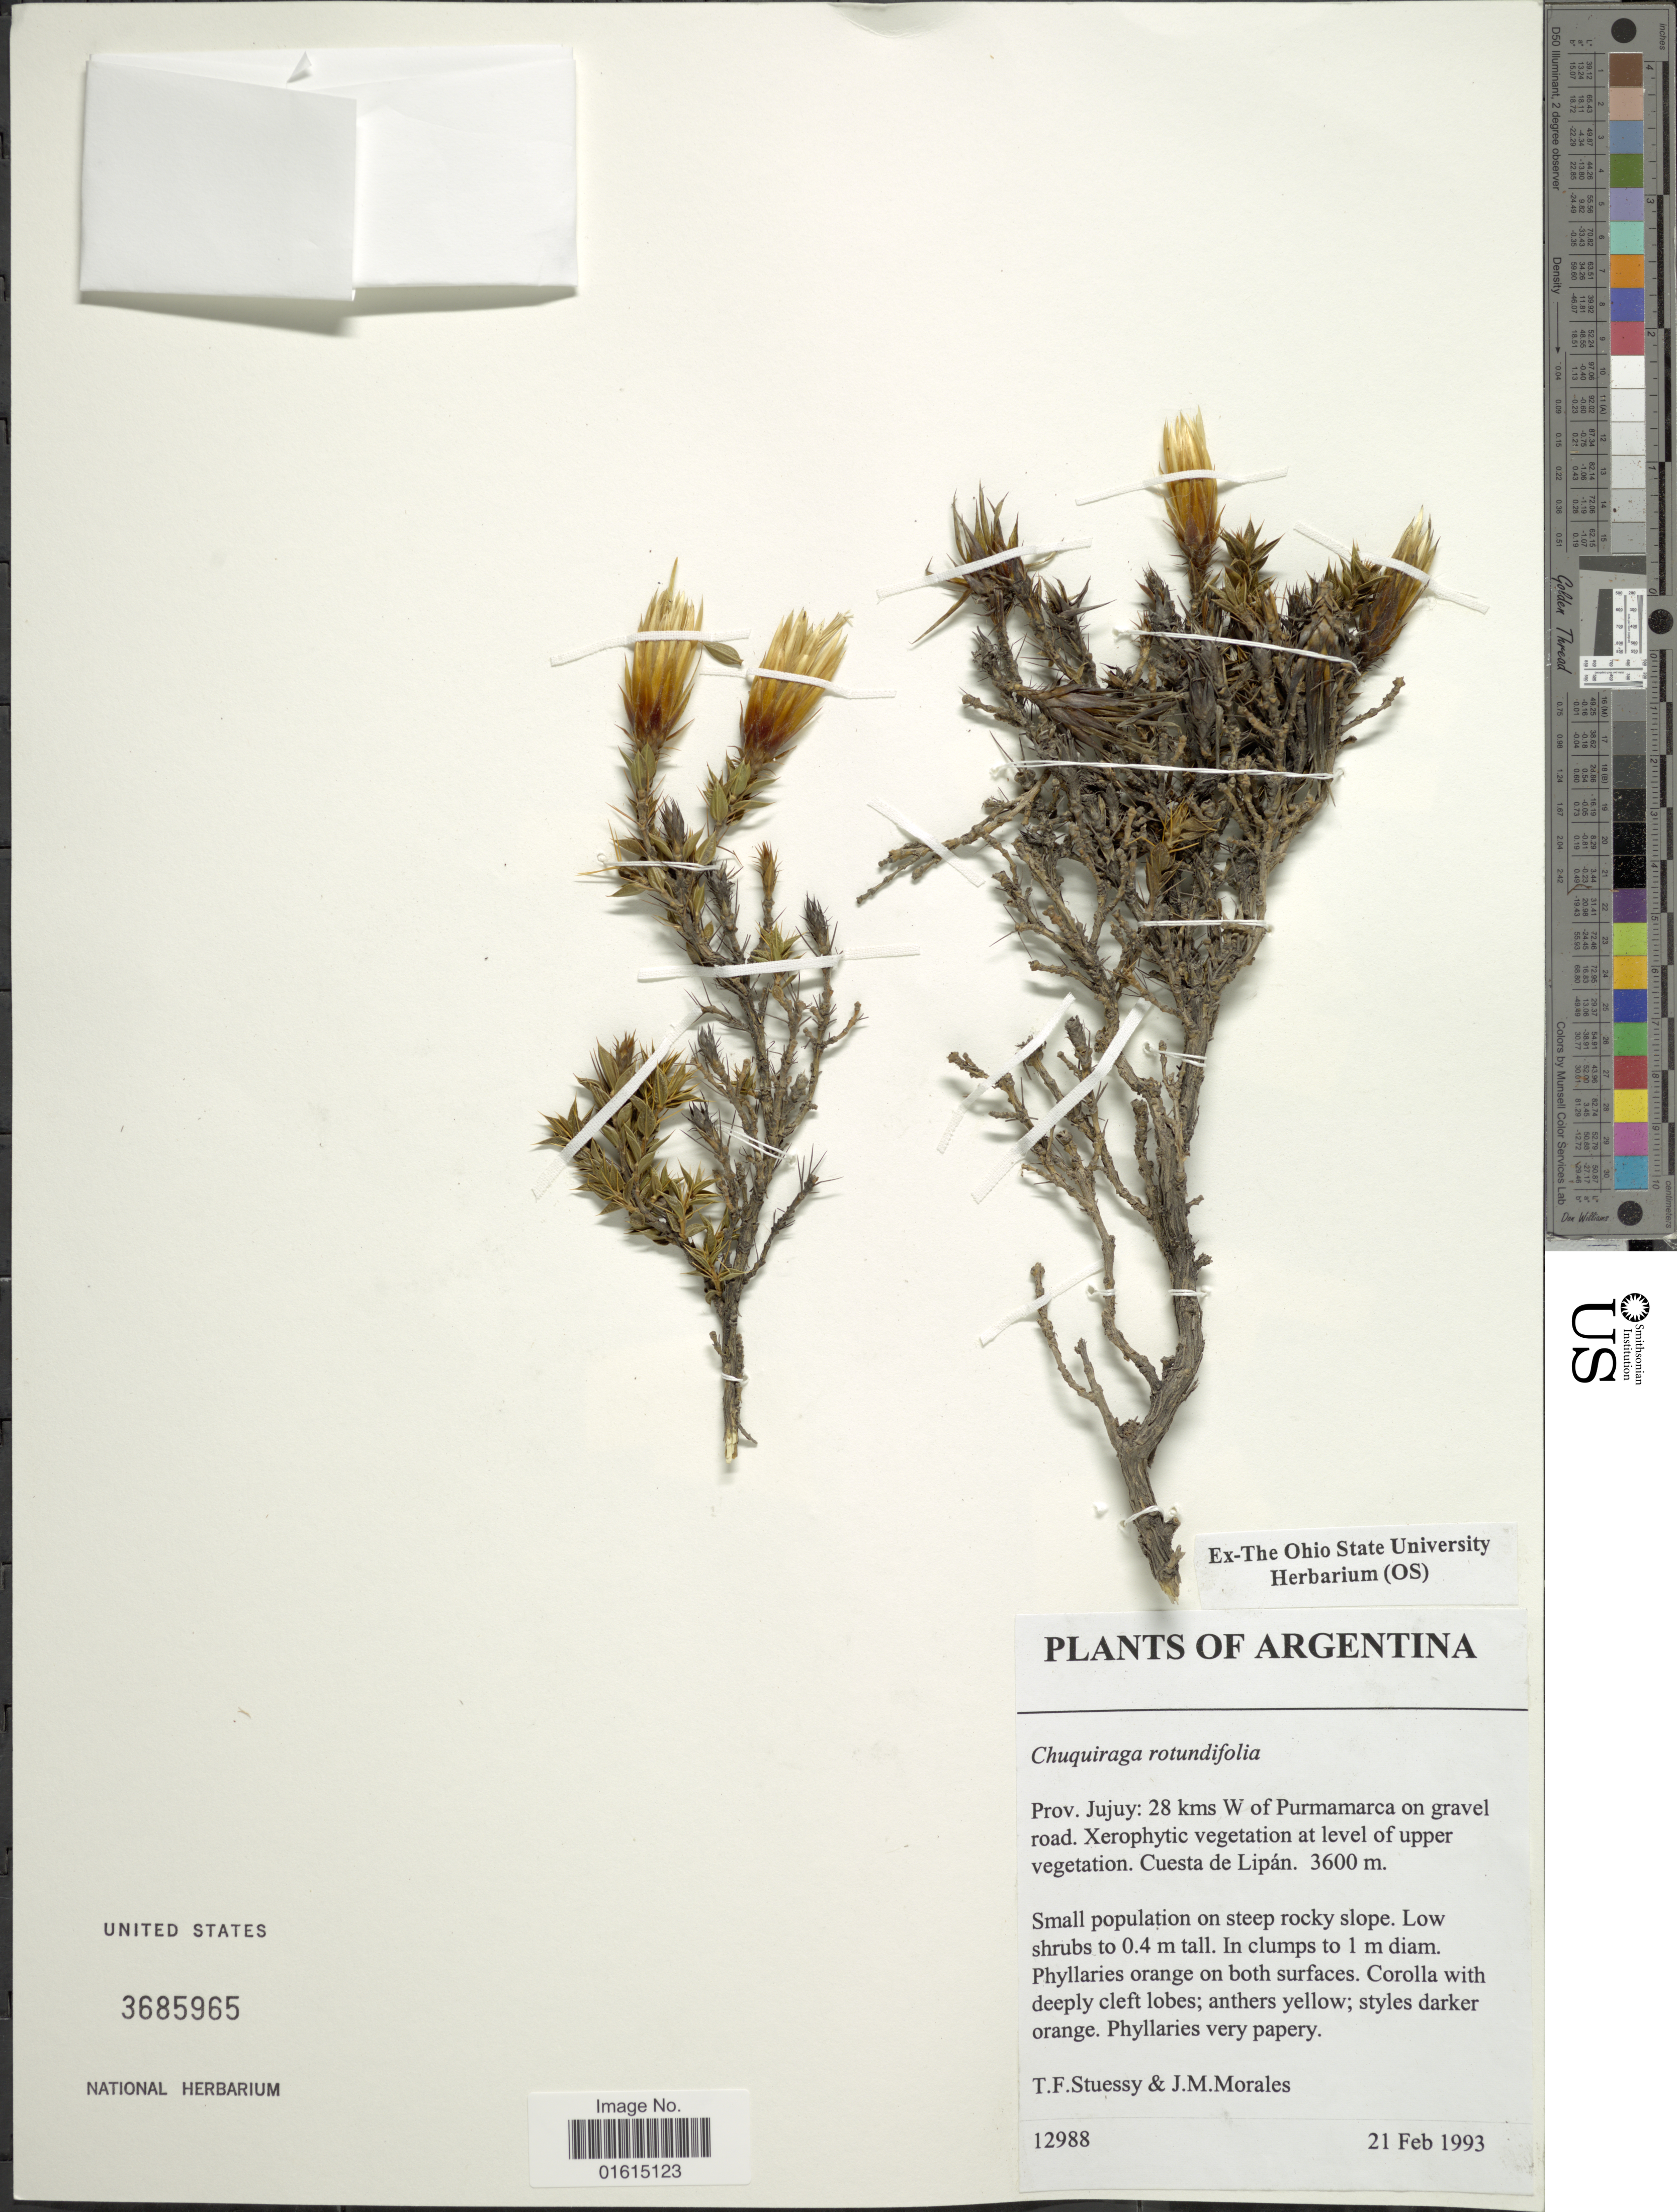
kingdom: Plantae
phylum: Tracheophyta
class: Magnoliopsida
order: Asterales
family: Asteraceae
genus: Chuquiraga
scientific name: Chuquiraga spinosa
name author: Less.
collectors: T. Stuessy & J. Morales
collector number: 12988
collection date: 1993-02-21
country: Argentina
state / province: Jujuy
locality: Prov. Jujuy, 28 kms W of Purmamarca on gravel road, Cuesta de Lipan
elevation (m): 3600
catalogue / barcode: US 3685965